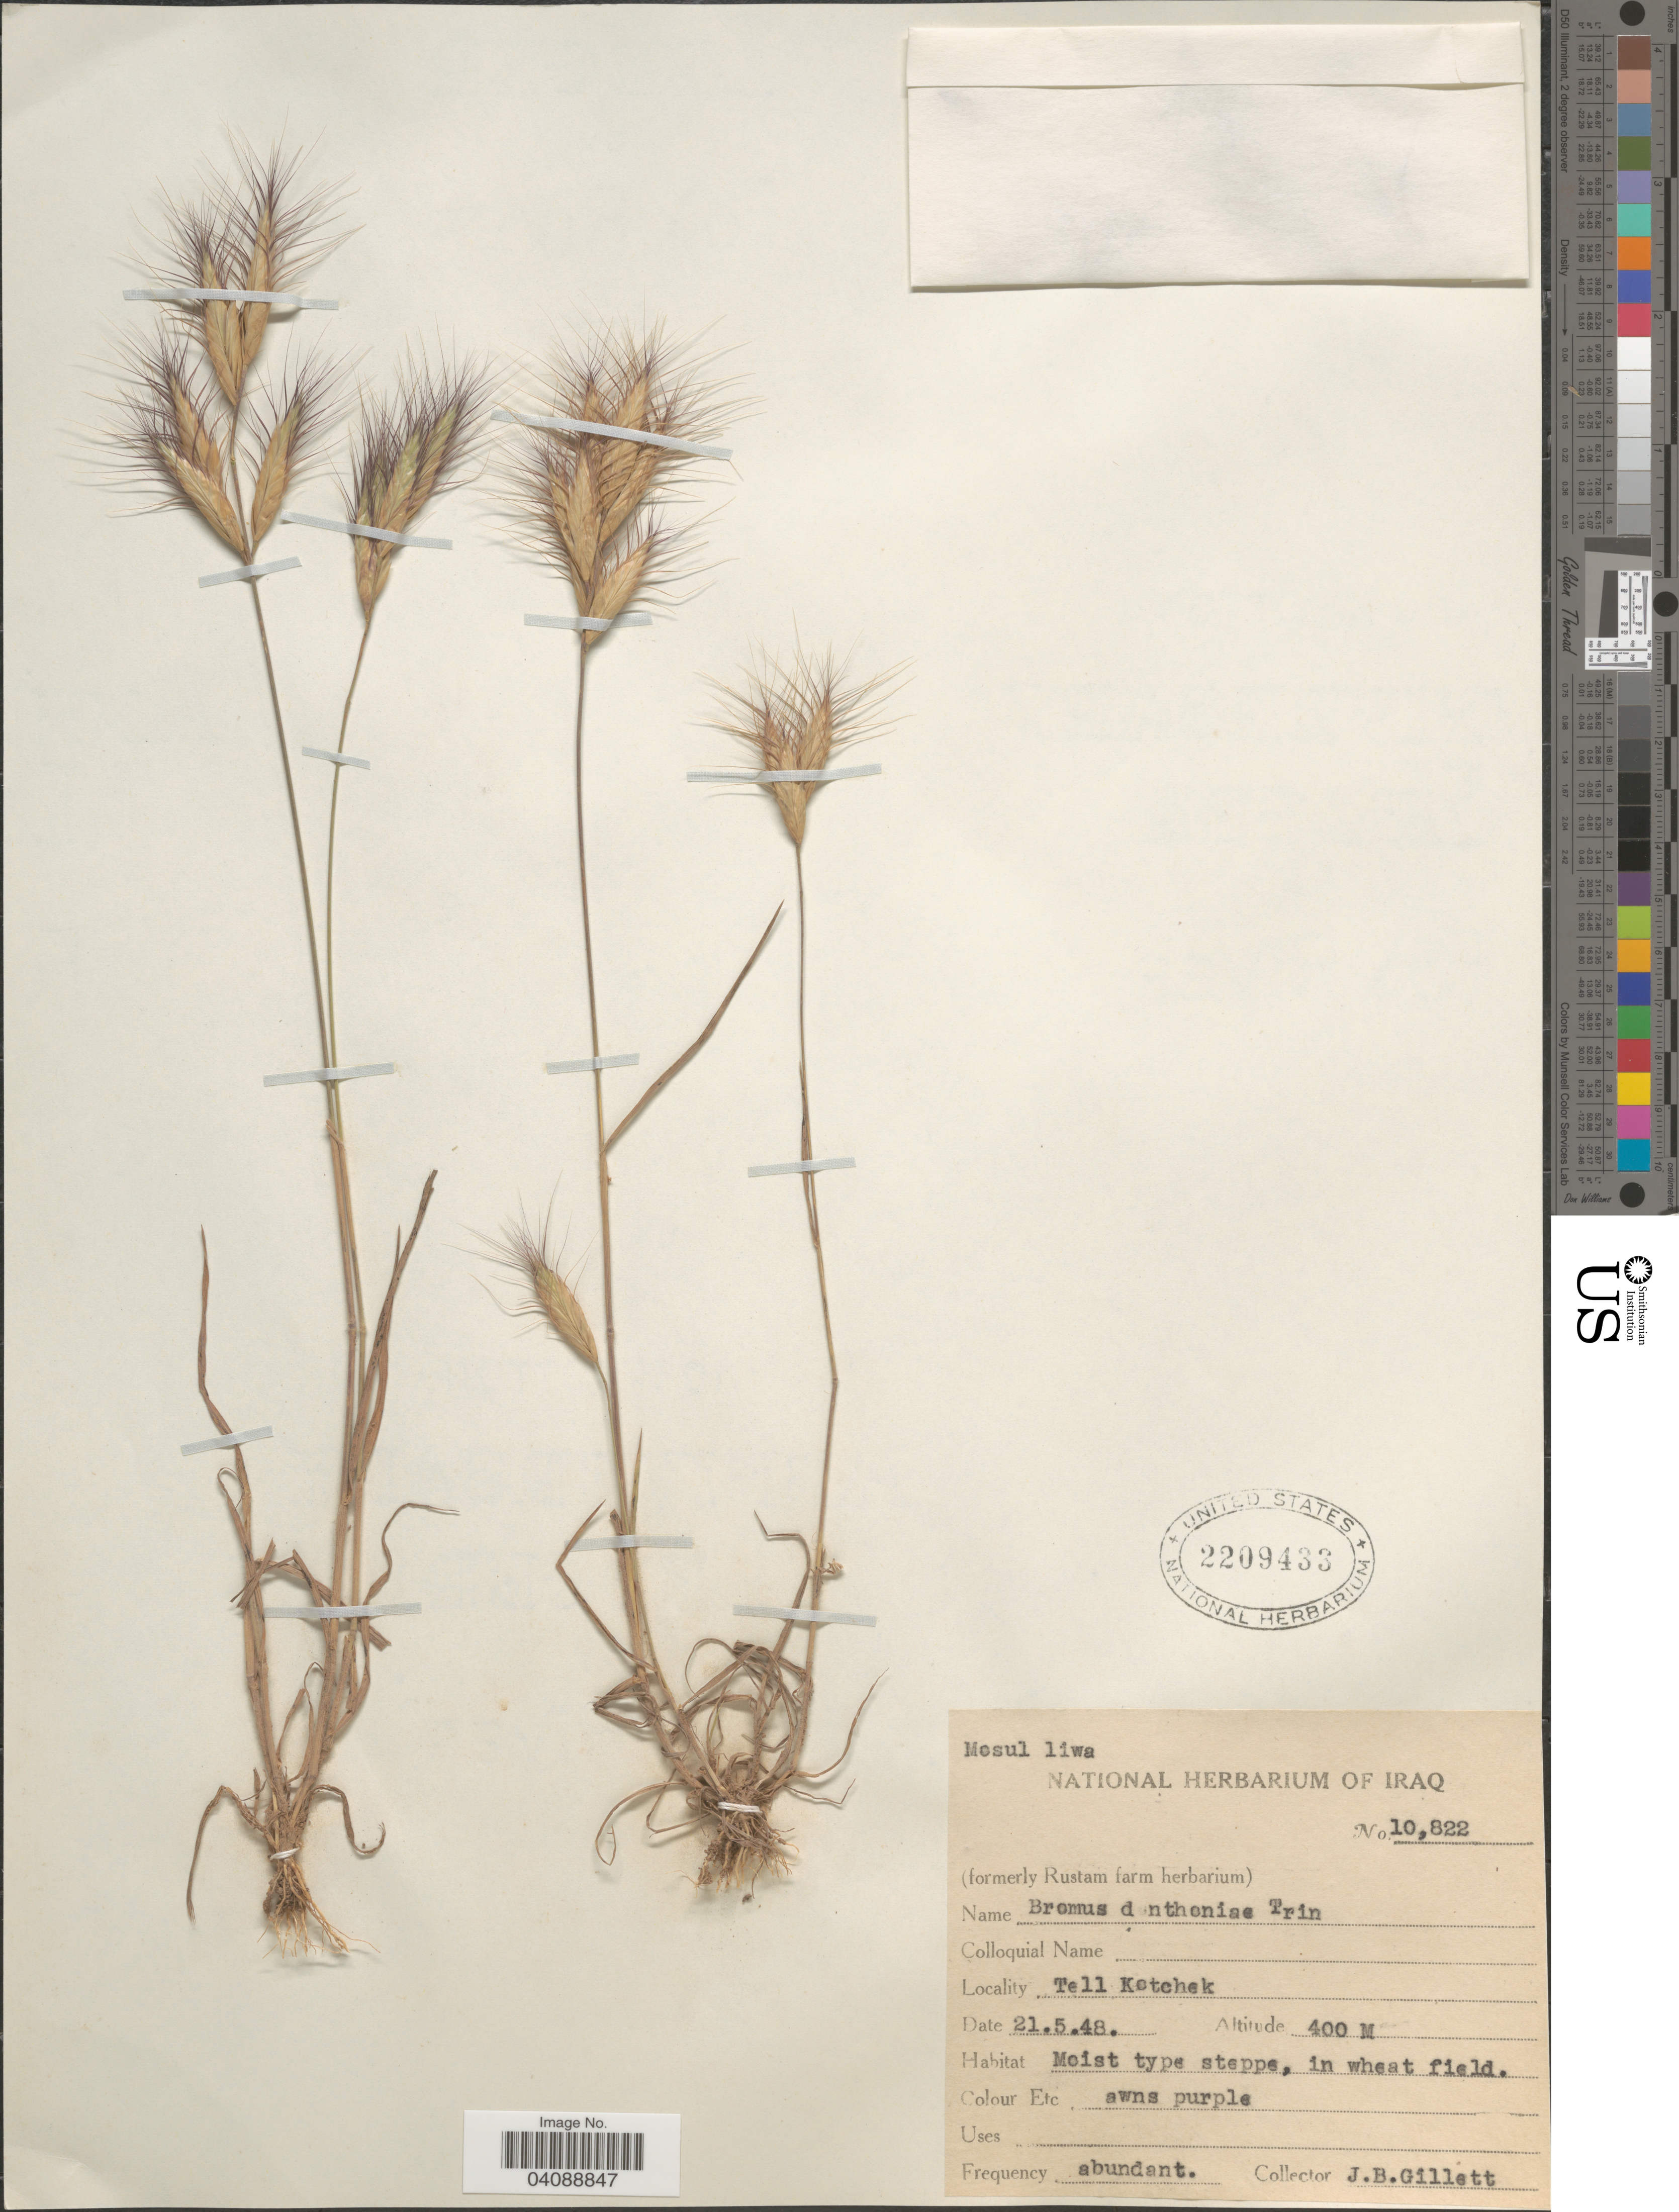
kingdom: Plantae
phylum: Tracheophyta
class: Liliopsida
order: Poales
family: Poaceae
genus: Bromus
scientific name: Bromus danthoniae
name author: Trin. ex C.A. Mey.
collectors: J. B. Gillett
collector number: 10822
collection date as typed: Transcribed d/m/y: 21/5/48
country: Iraq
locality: Tell Kotchek.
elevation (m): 400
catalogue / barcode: US 2209433